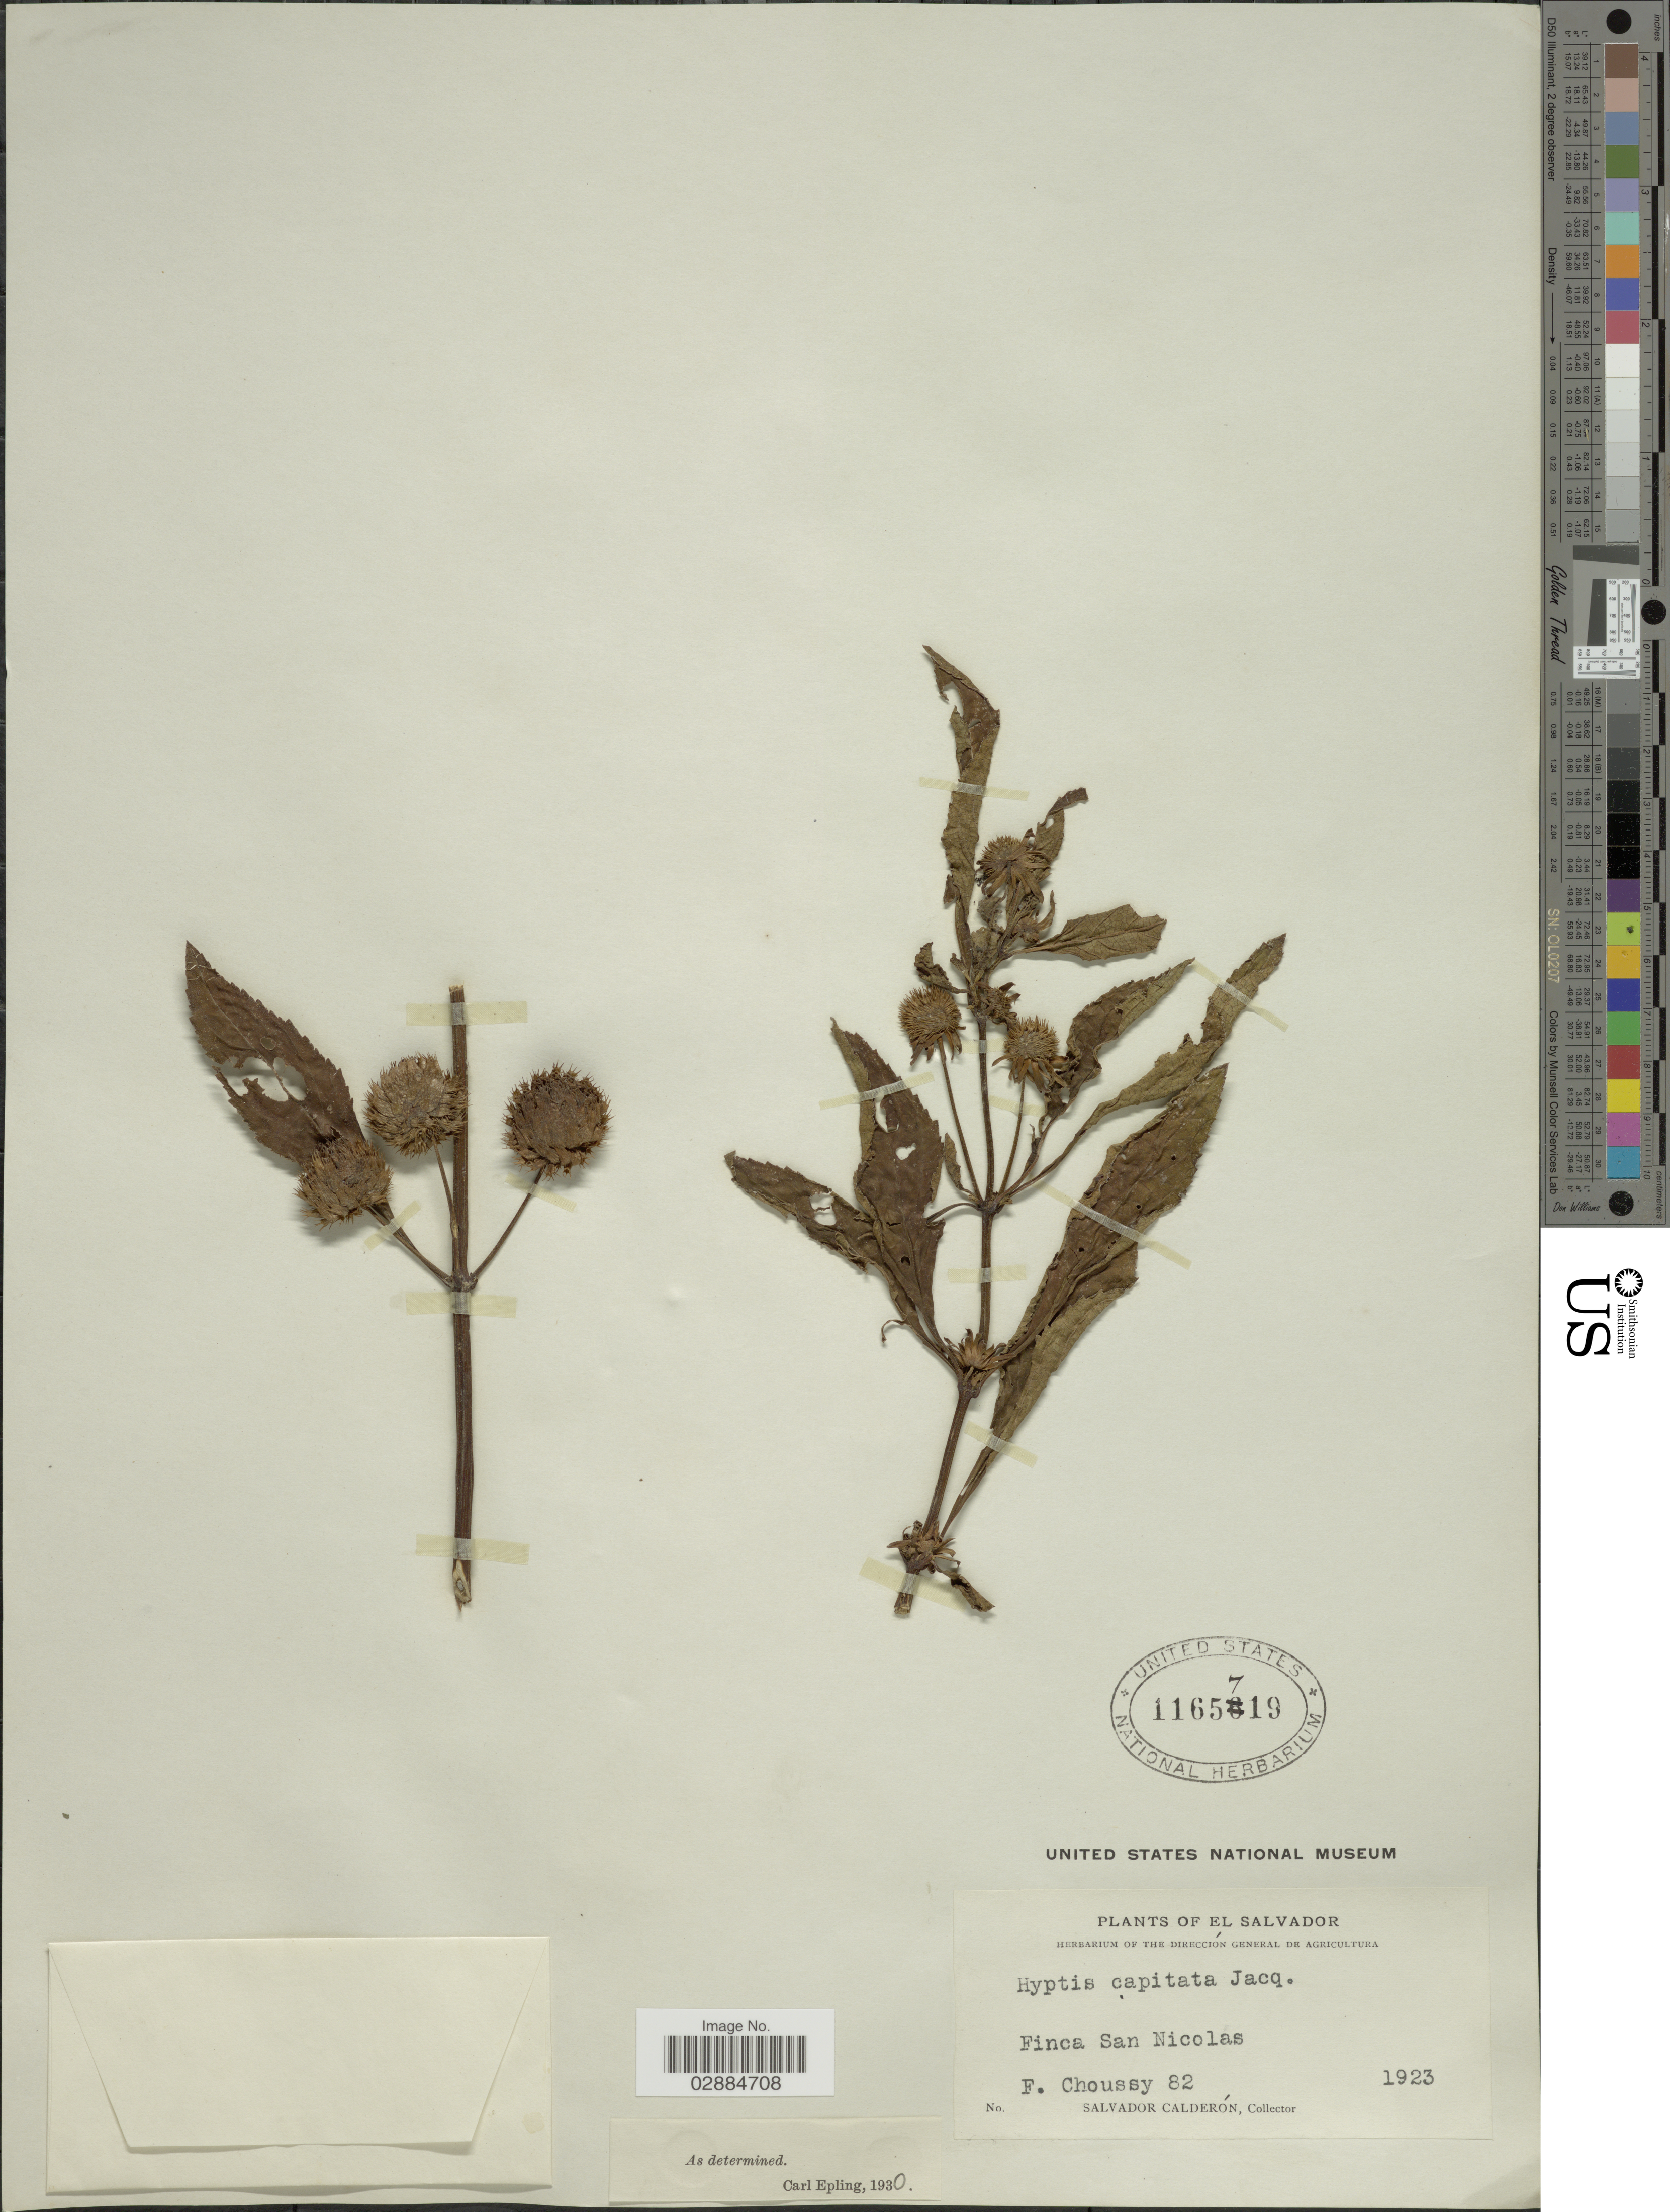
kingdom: Plantae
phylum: Tracheophyta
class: Magnoliopsida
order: Lamiales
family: Lamiaceae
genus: Hyptis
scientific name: Hyptis capitata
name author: Jacq.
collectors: S. Calderón & F. Choussy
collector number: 82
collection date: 1923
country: El Salvador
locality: Finca San Nicolas.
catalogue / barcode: US 1165719